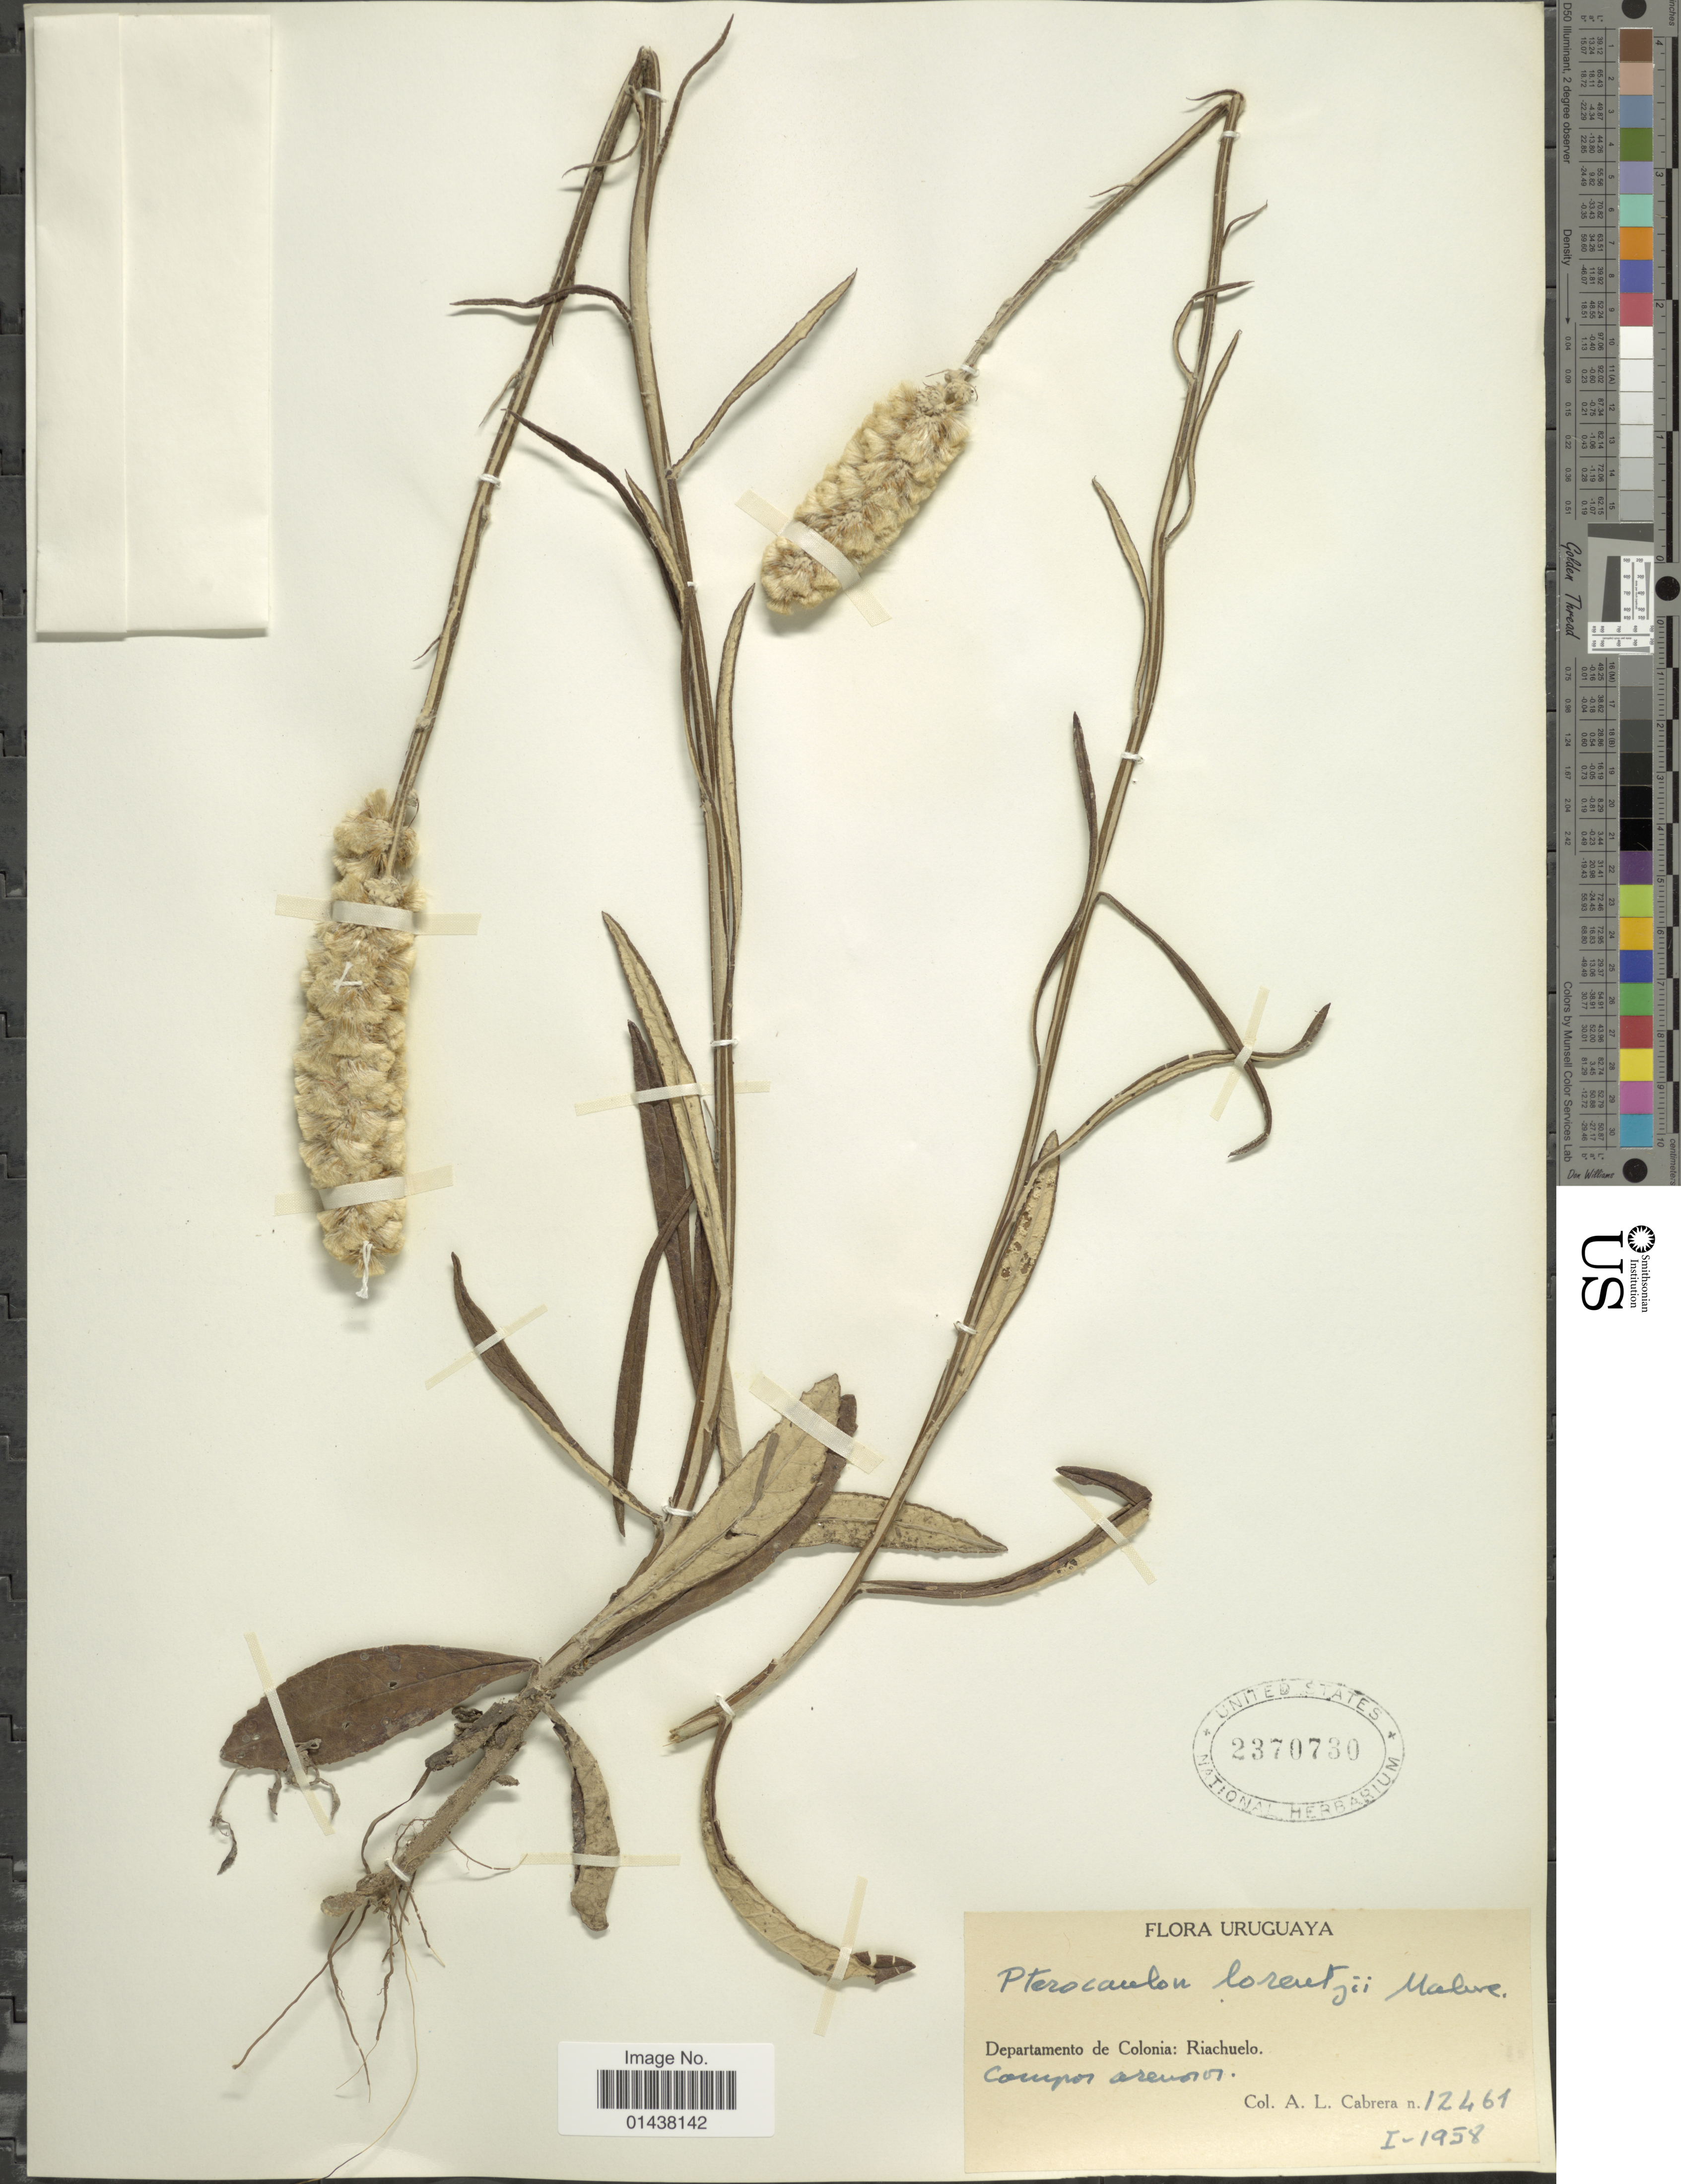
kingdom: Plantae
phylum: Tracheophyta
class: Magnoliopsida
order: Asterales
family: Asteraceae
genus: Pterocaulon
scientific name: Pterocaulon lorentzii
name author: Malme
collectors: A. L. Cabrera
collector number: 12461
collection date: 1958-01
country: Uruguay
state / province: Colonia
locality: Riachuelo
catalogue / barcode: US 2370730